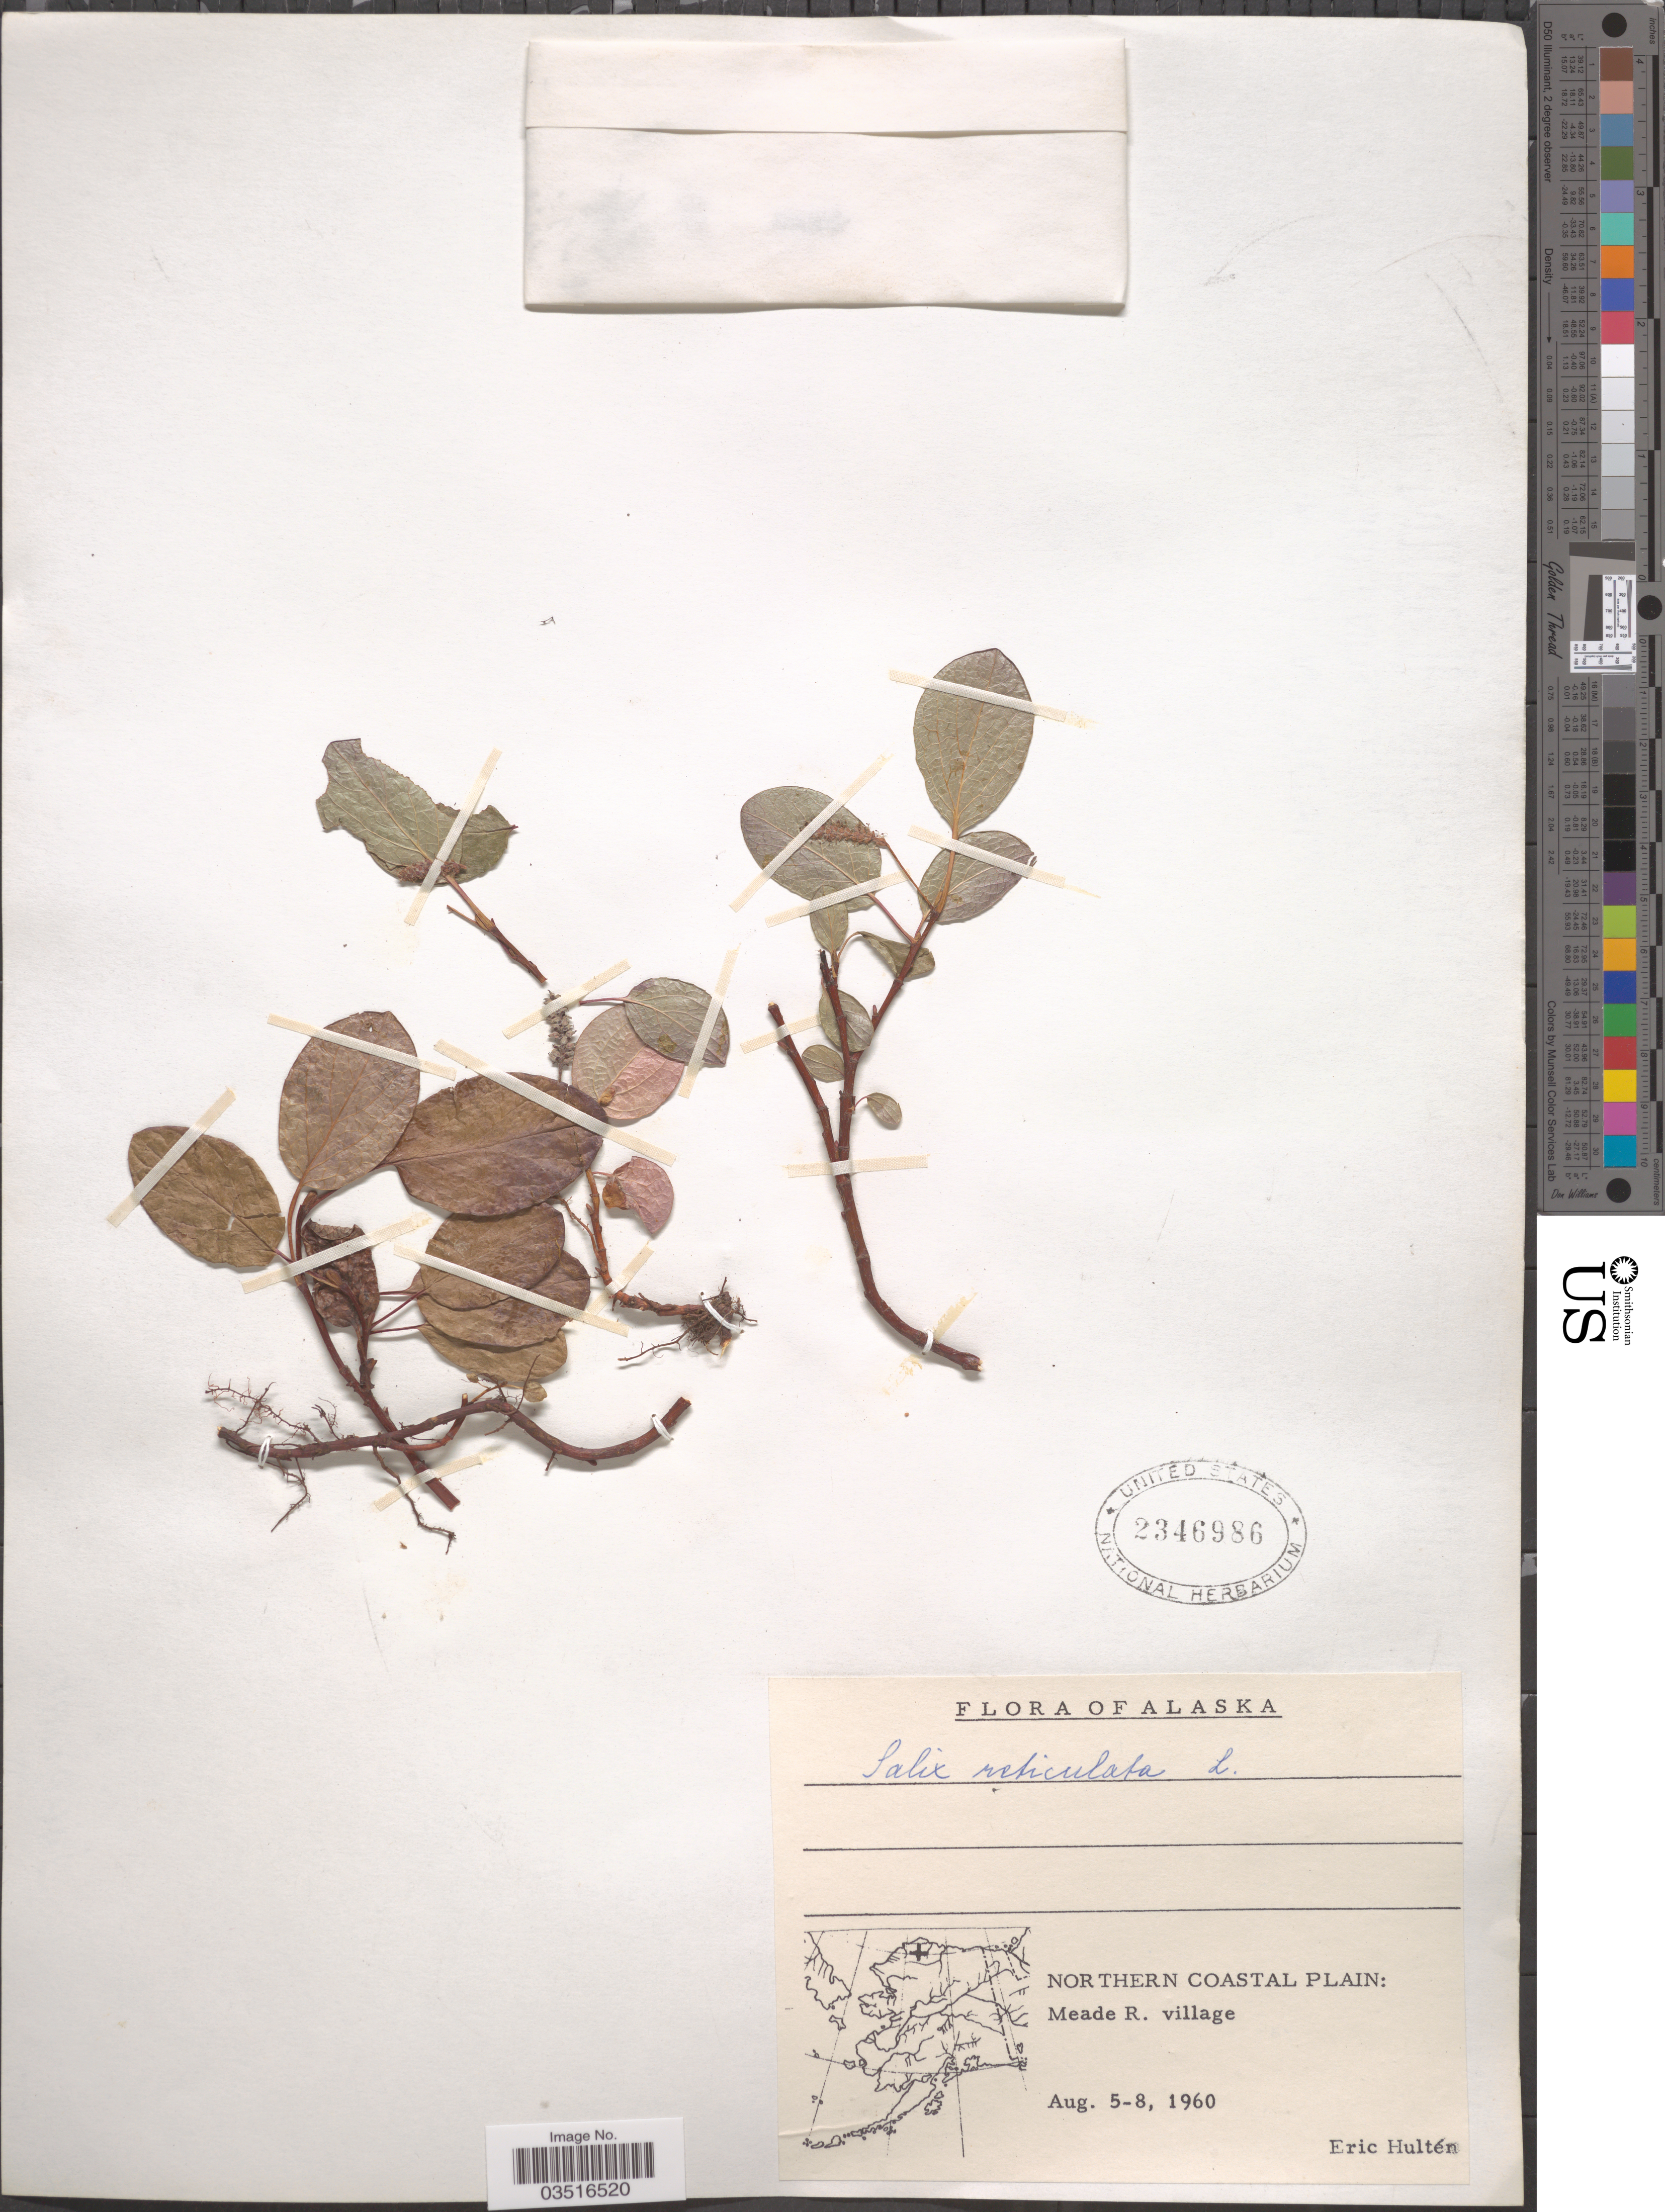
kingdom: Plantae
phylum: Tracheophyta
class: Magnoliopsida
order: Malpighiales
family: Salicaceae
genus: Salix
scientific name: Salix reticulata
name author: L.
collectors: E. G. Hultén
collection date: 1960-08-05/1960-08-08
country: United States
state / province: Alaska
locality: Northern Coastal Plain: Meade R. village.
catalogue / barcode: US 2346986